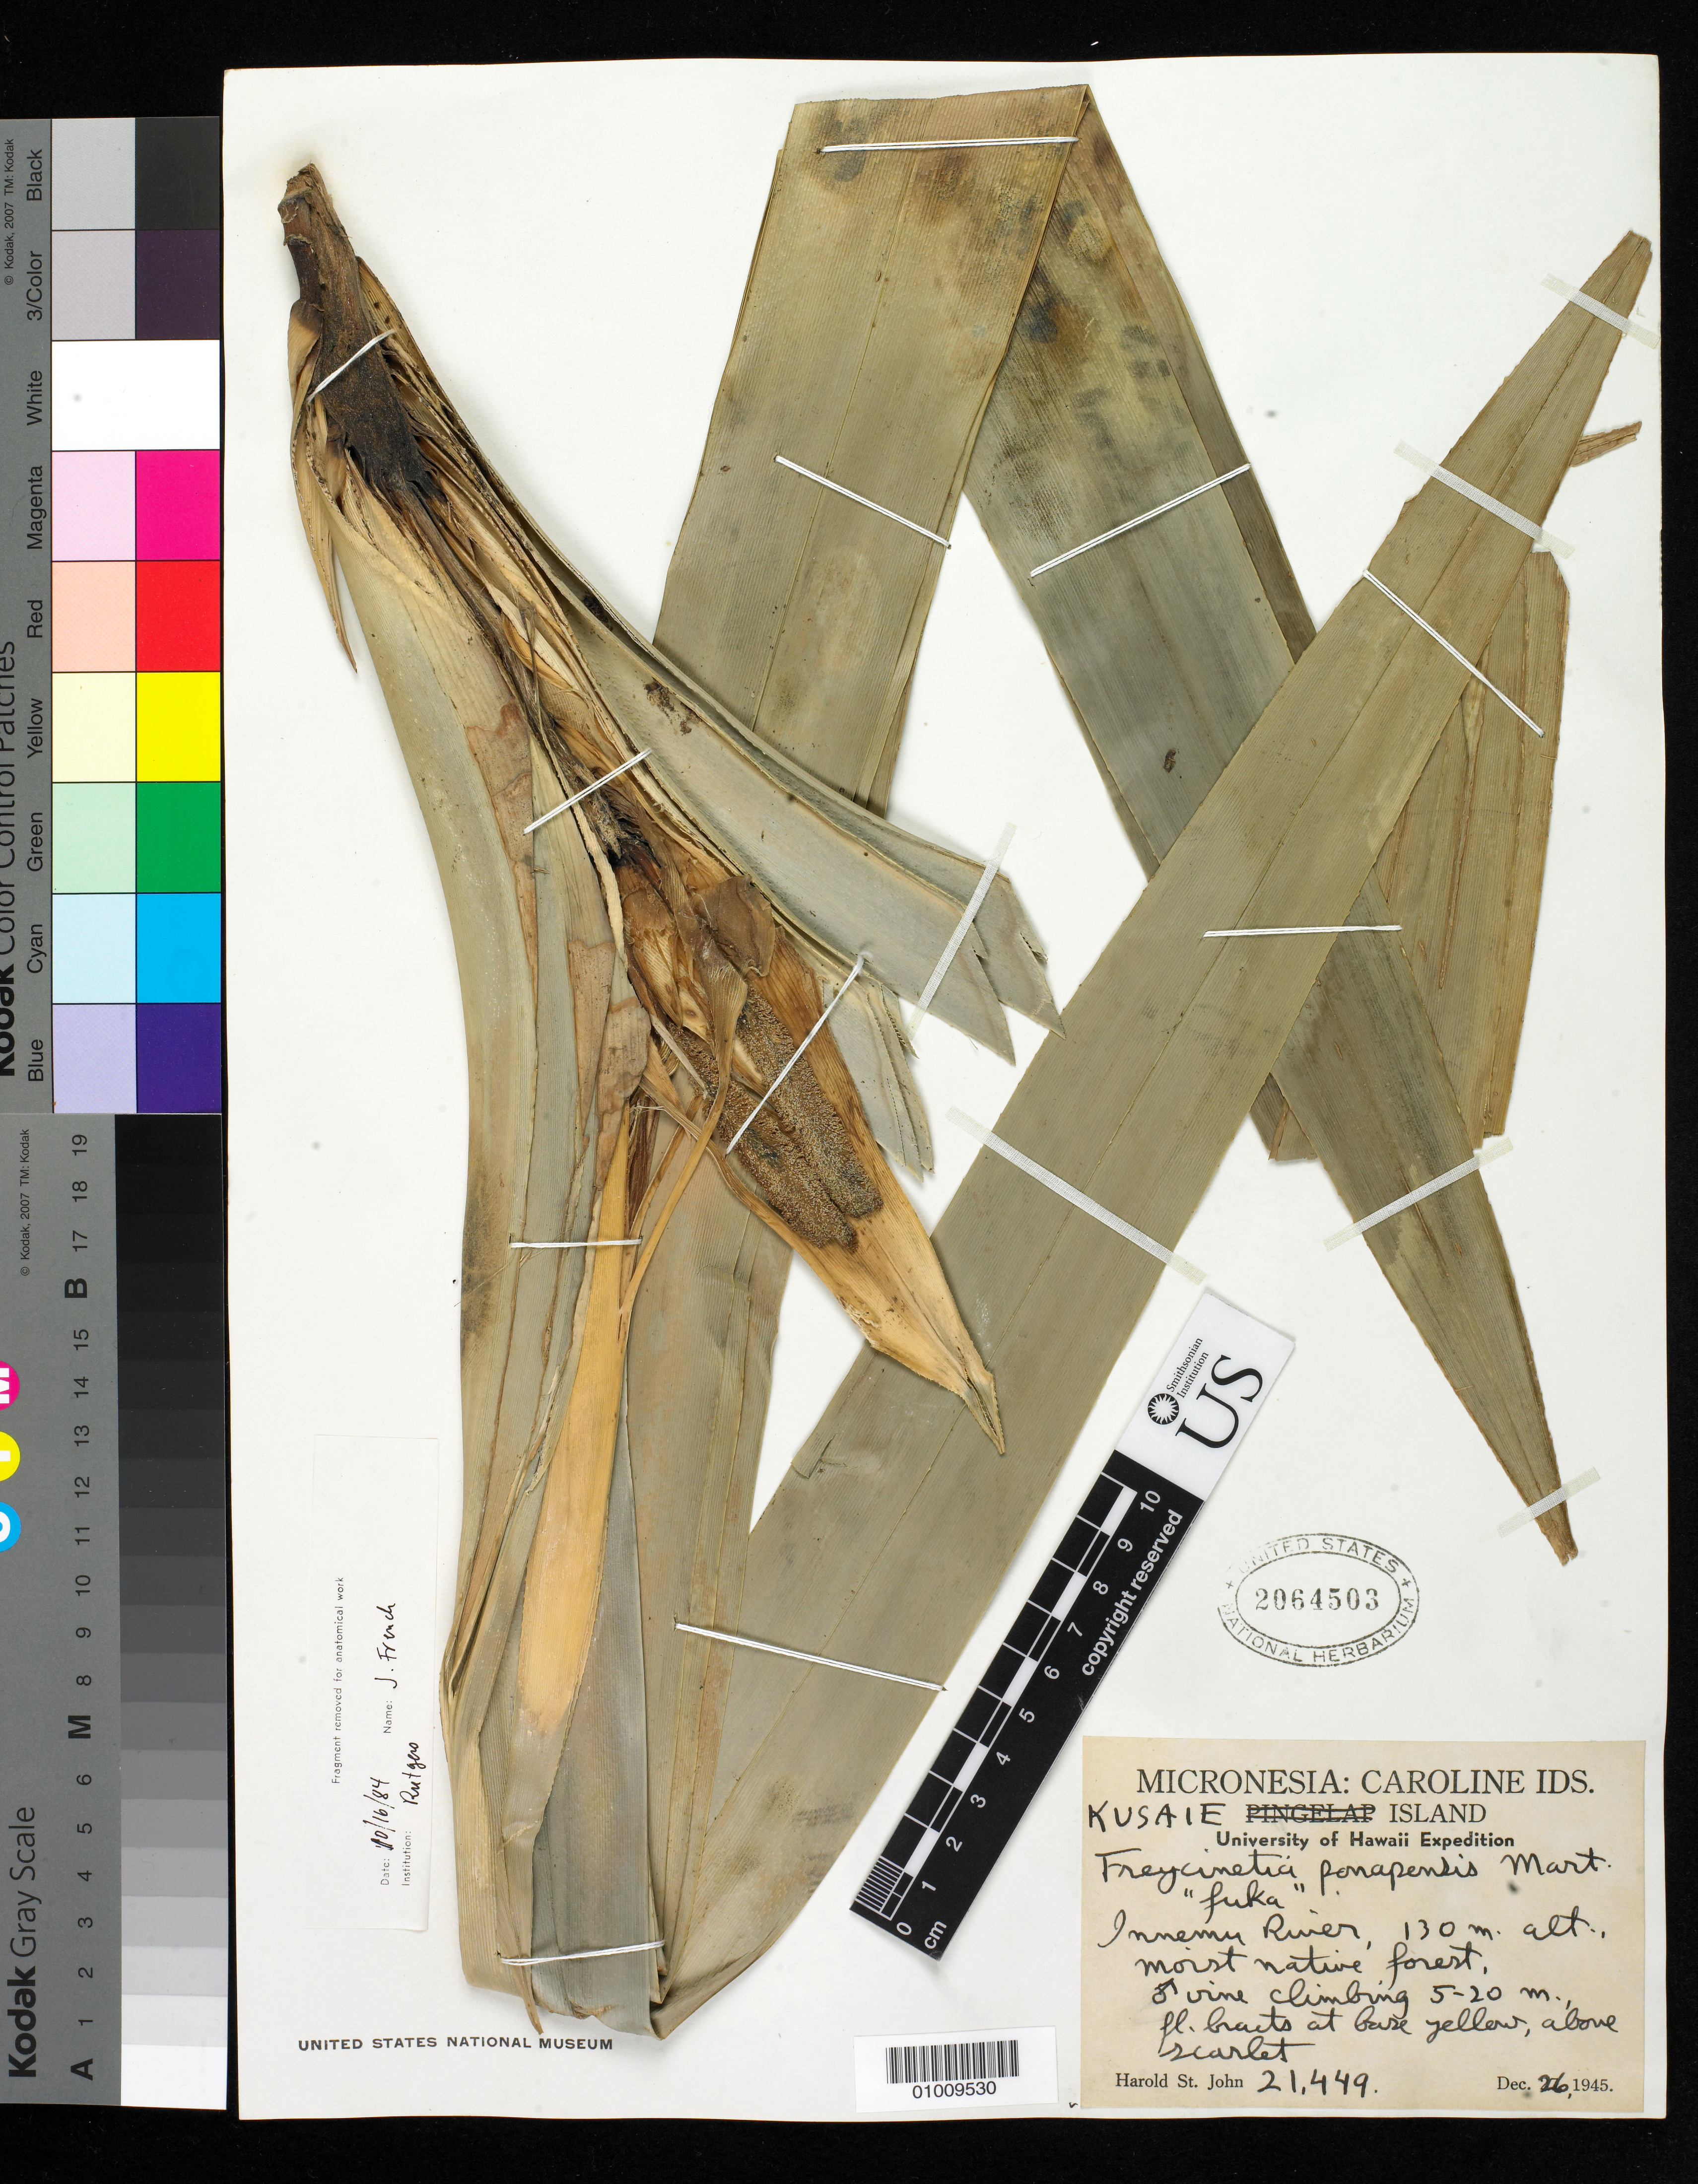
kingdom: Plantae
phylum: Tracheophyta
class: Liliopsida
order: Pandanales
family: Pandanaceae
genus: Freycinetia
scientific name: Freycinetia ponapensis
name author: Martelli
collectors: H. St. John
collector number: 21449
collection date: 1945-12-26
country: Micronesia, Federated States of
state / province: Kosrae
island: Kosrae [Kusaie]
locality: Innemu River, Kusaie Island, Caroline Islands, Micronesia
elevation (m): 130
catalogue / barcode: US 2064503